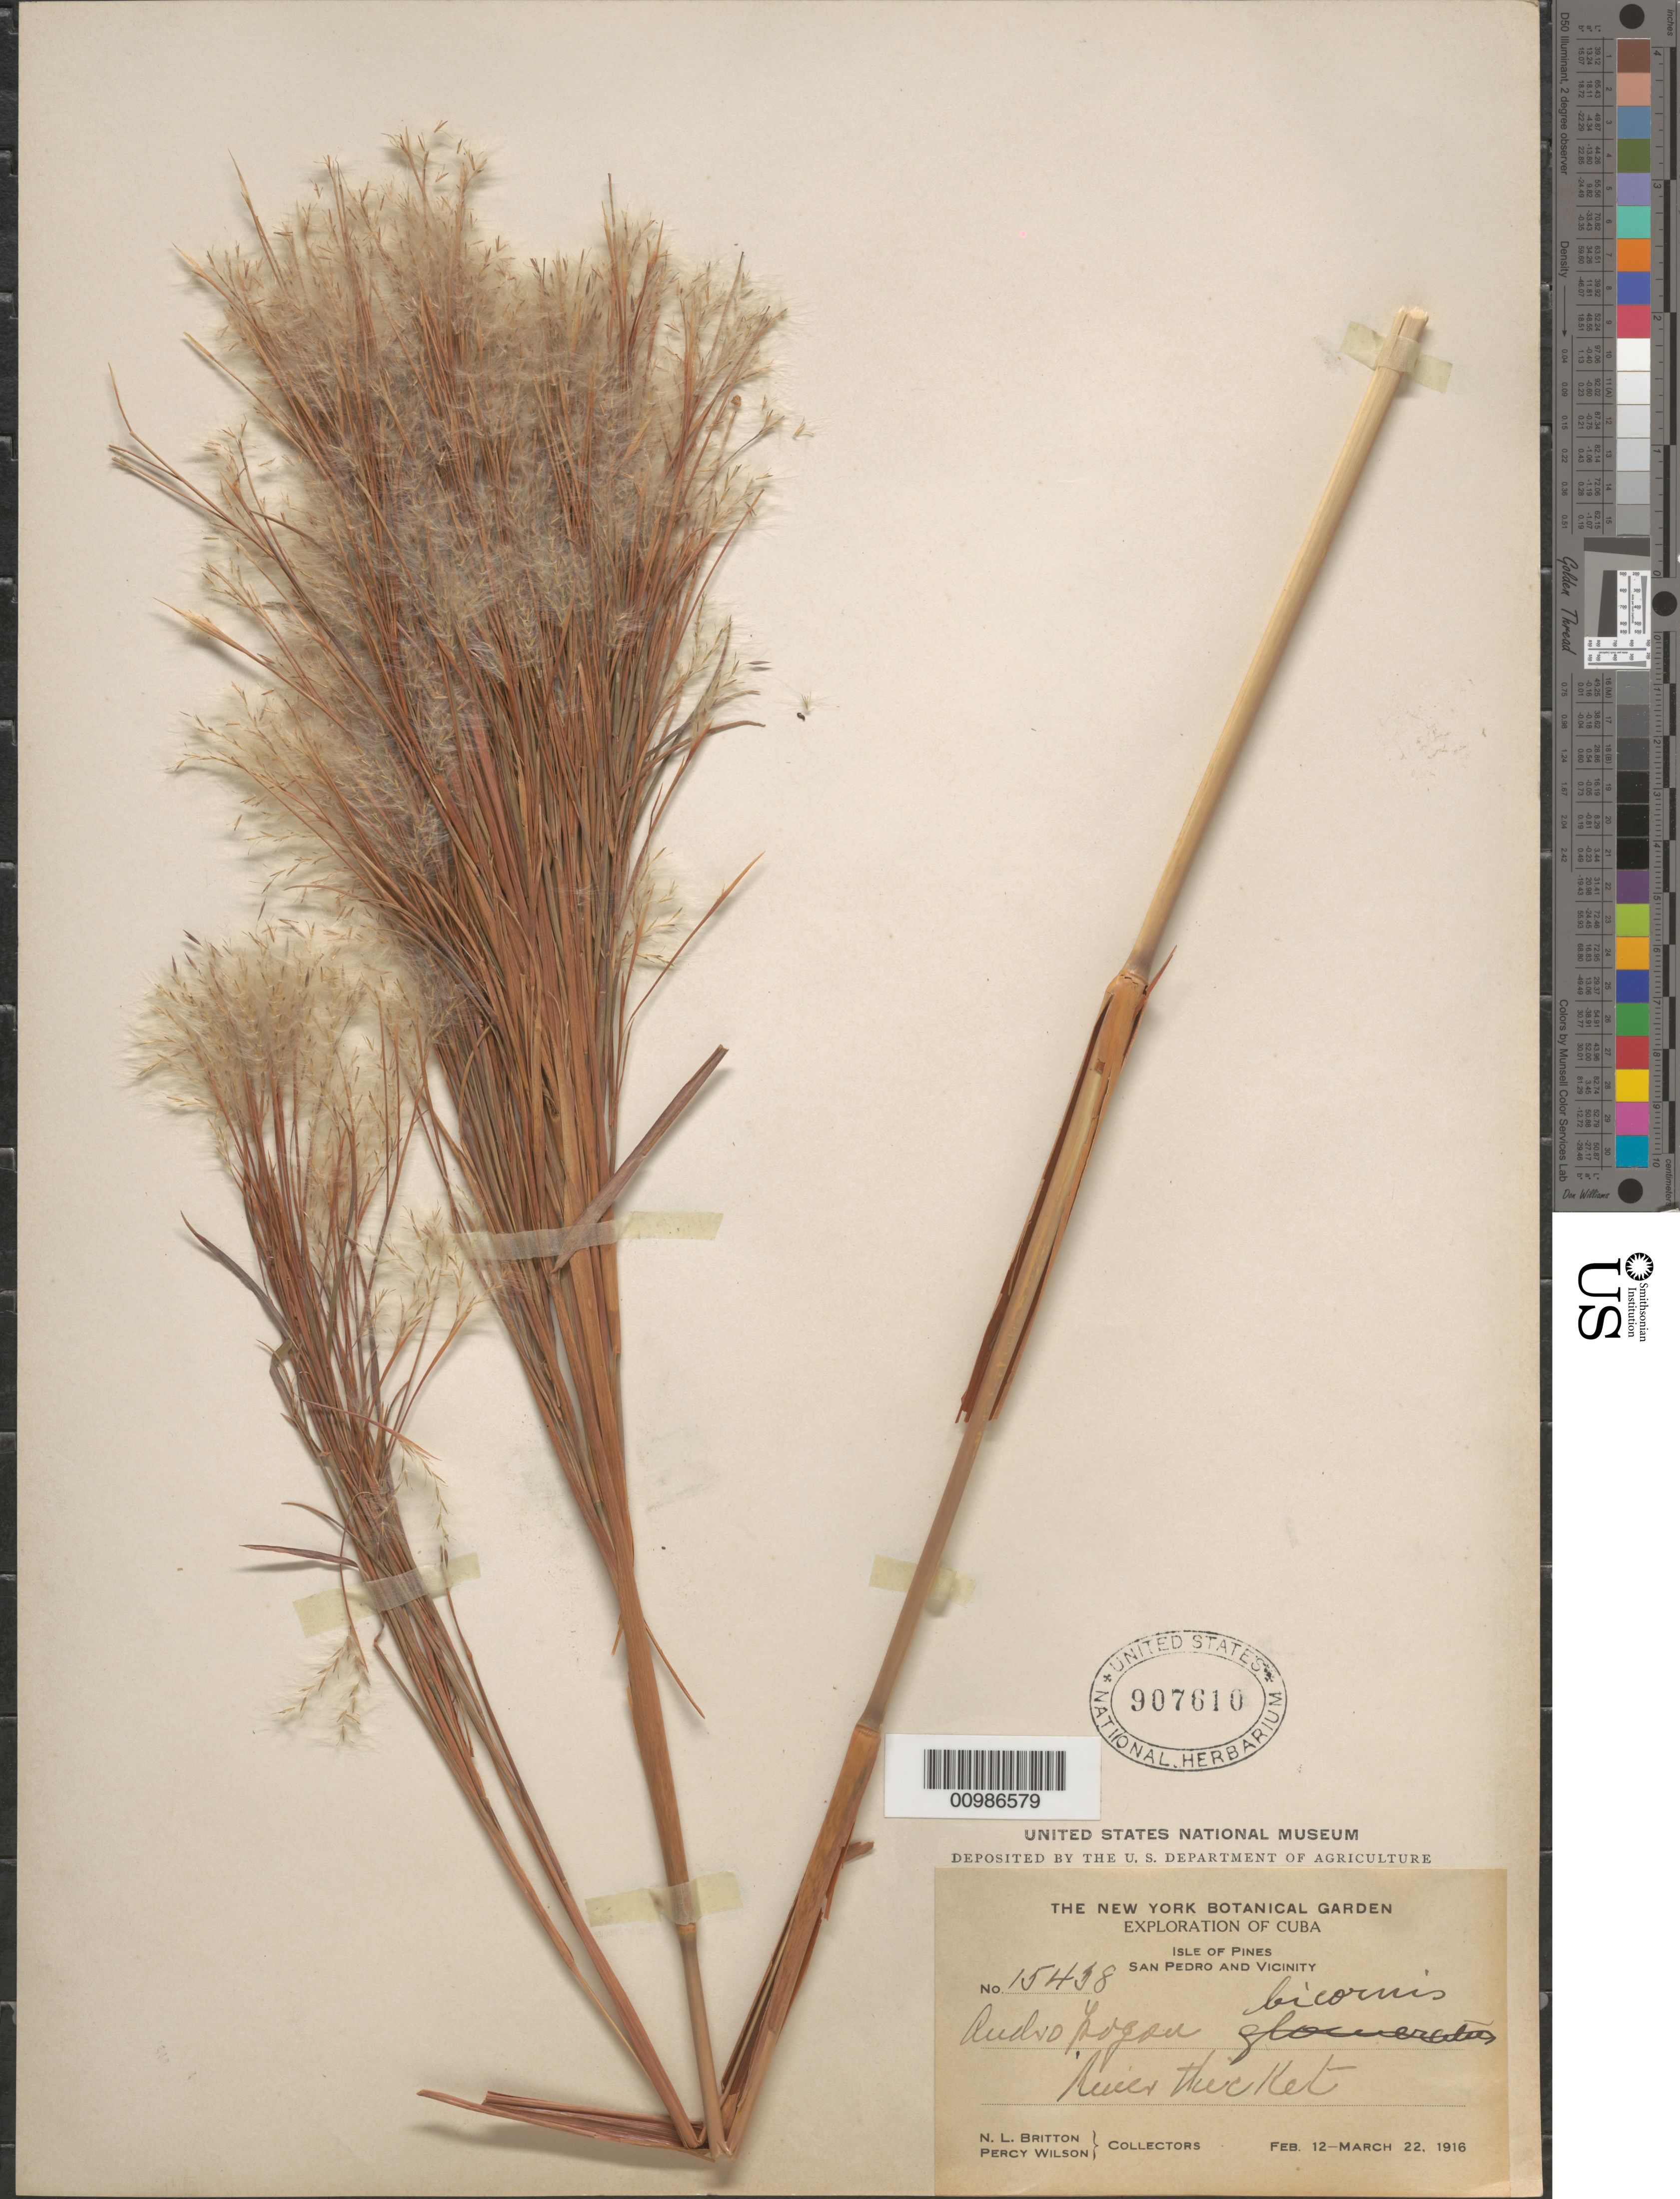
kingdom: Plantae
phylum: Tracheophyta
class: Liliopsida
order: Poales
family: Poaceae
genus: Andropogon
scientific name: Andropogon bicornis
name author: L.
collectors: N. Britton & P. Wilson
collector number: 15438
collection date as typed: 12 Feb 1916 to22 Mar 1916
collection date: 1916-02-12/1916-03-22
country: Cuba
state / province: Isla de la Juventud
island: Isla de la Juventud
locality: [Isle of Pines], Near San Pedro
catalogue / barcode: US 907610